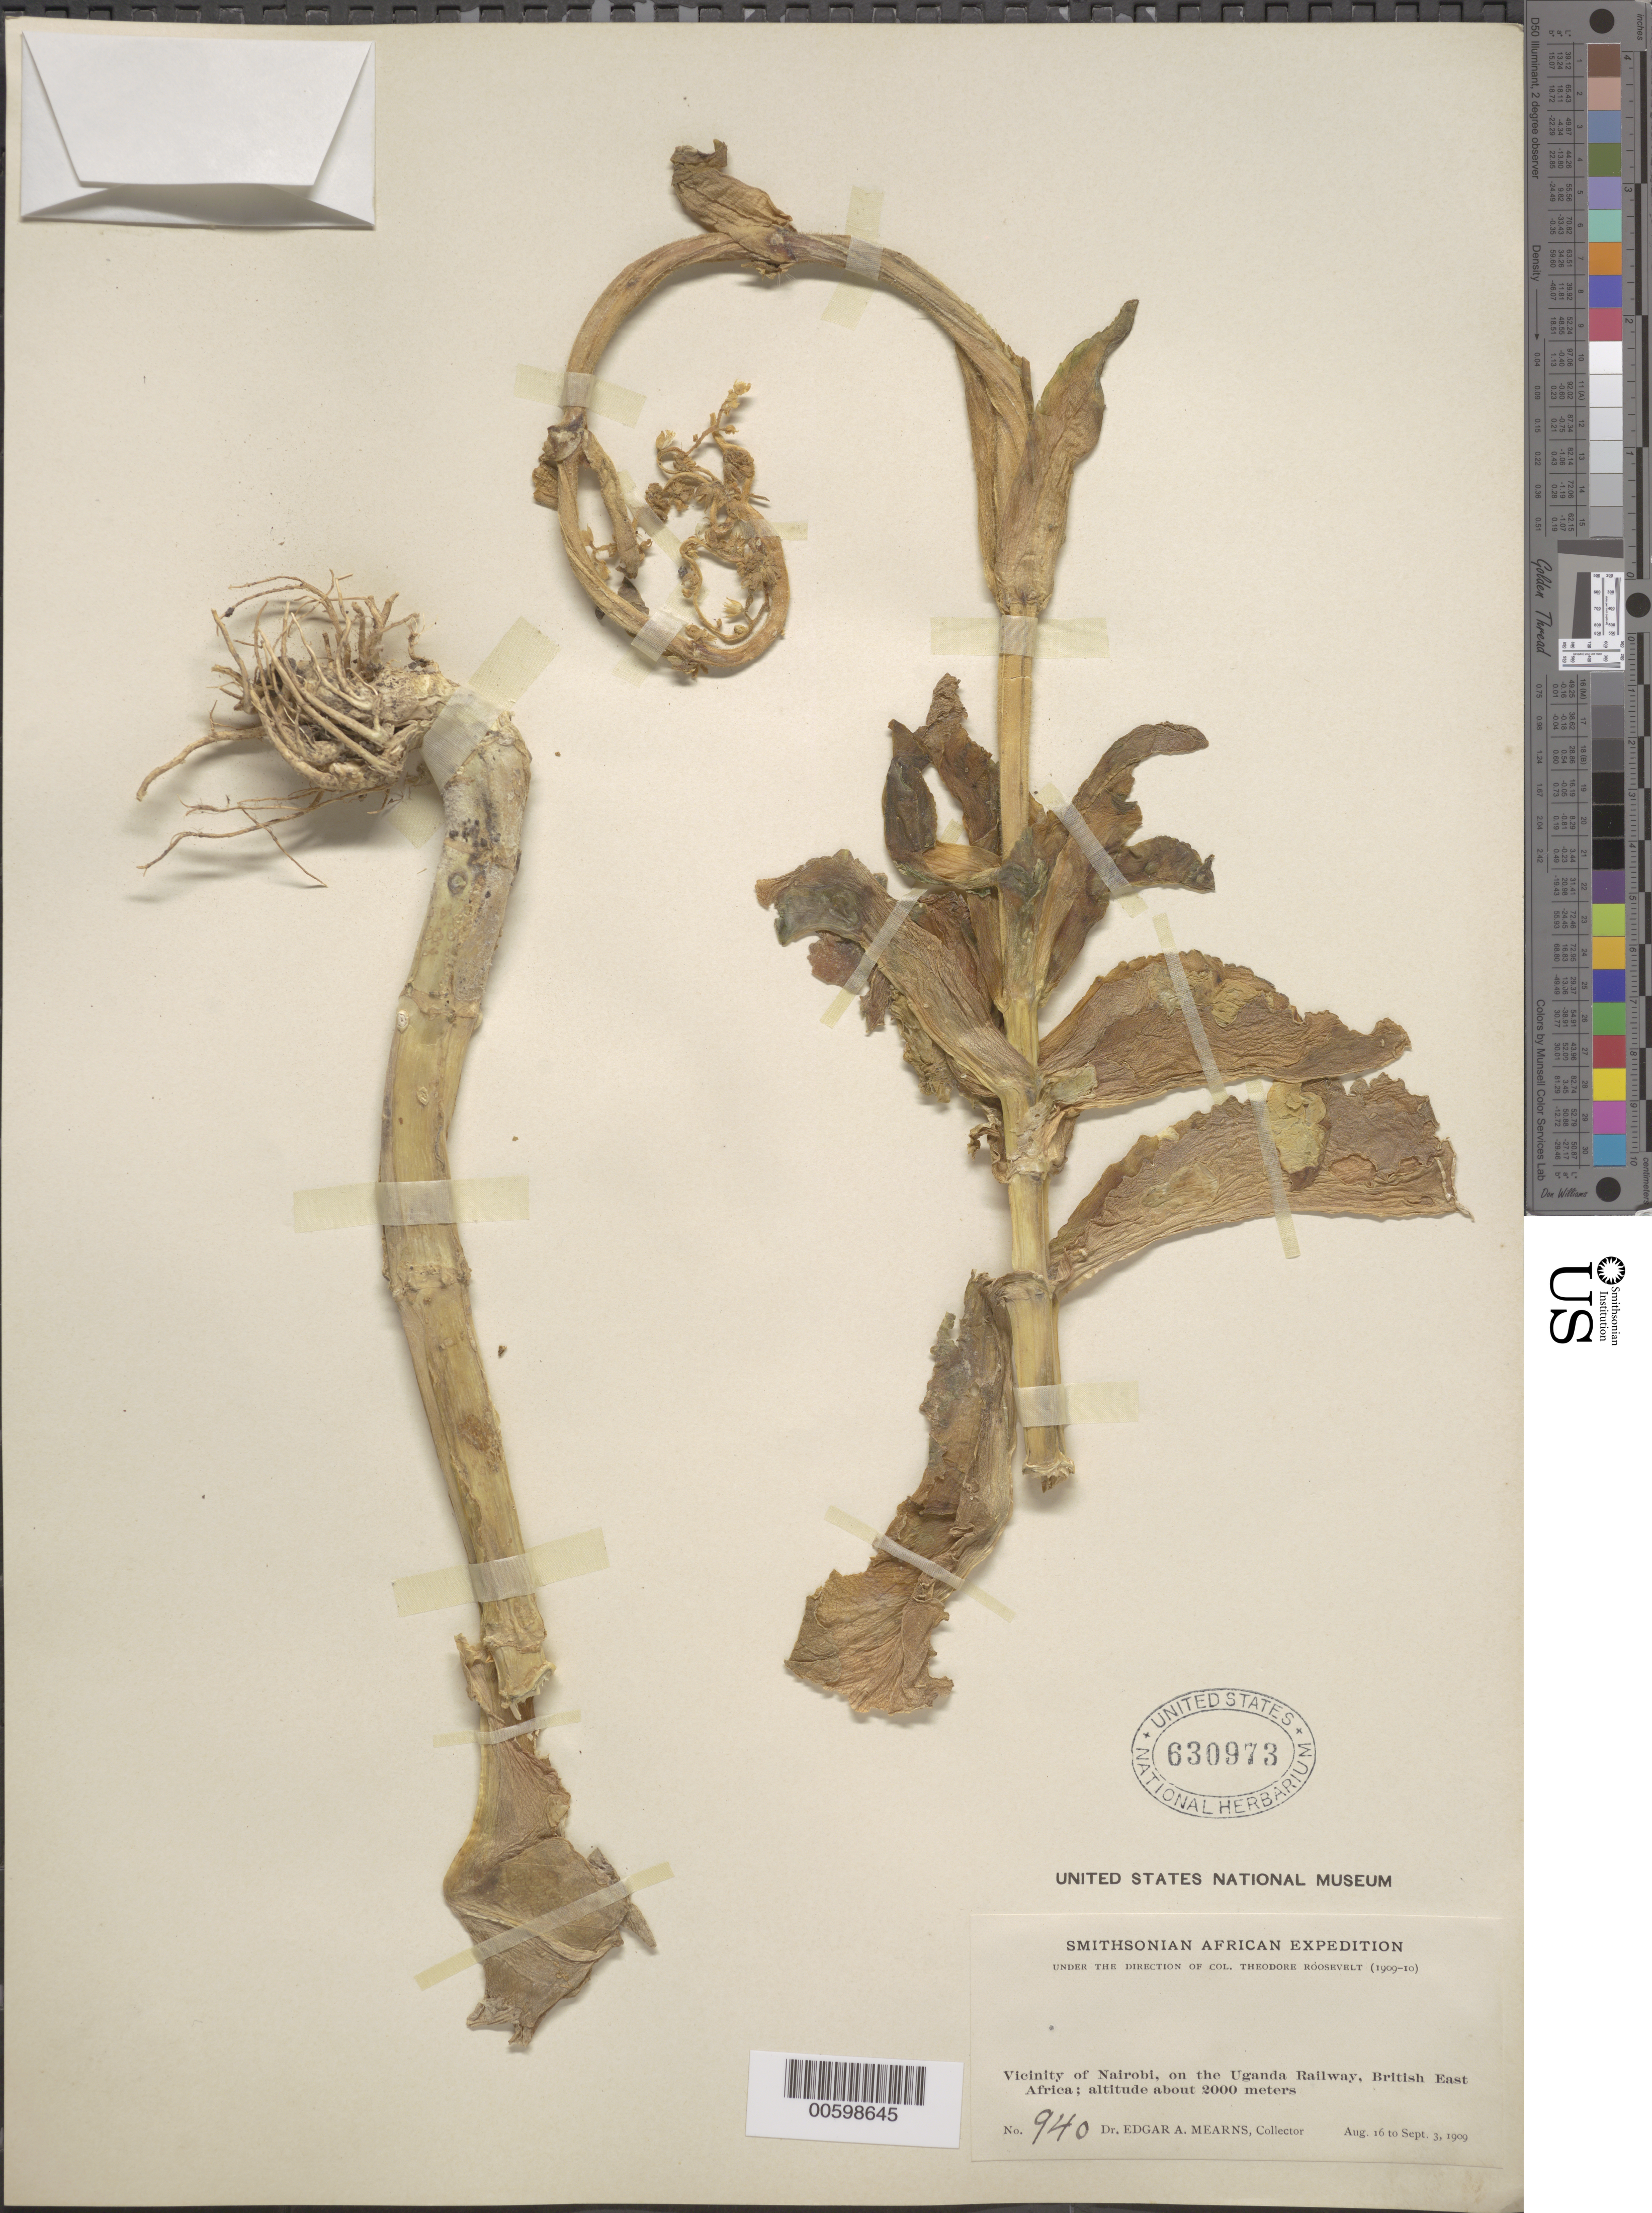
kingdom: Plantae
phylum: Tracheophyta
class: Magnoliopsida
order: Saxifragales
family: Crassulaceae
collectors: E. A. Mearns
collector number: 940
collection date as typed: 16 Aug 1909 to 03 Sep 1909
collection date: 1909-08-16/1909-09-03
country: Kenya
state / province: Nairobi Area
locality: Vicinity of Nairobi, on the Uganda railway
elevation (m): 2000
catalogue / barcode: US 630973